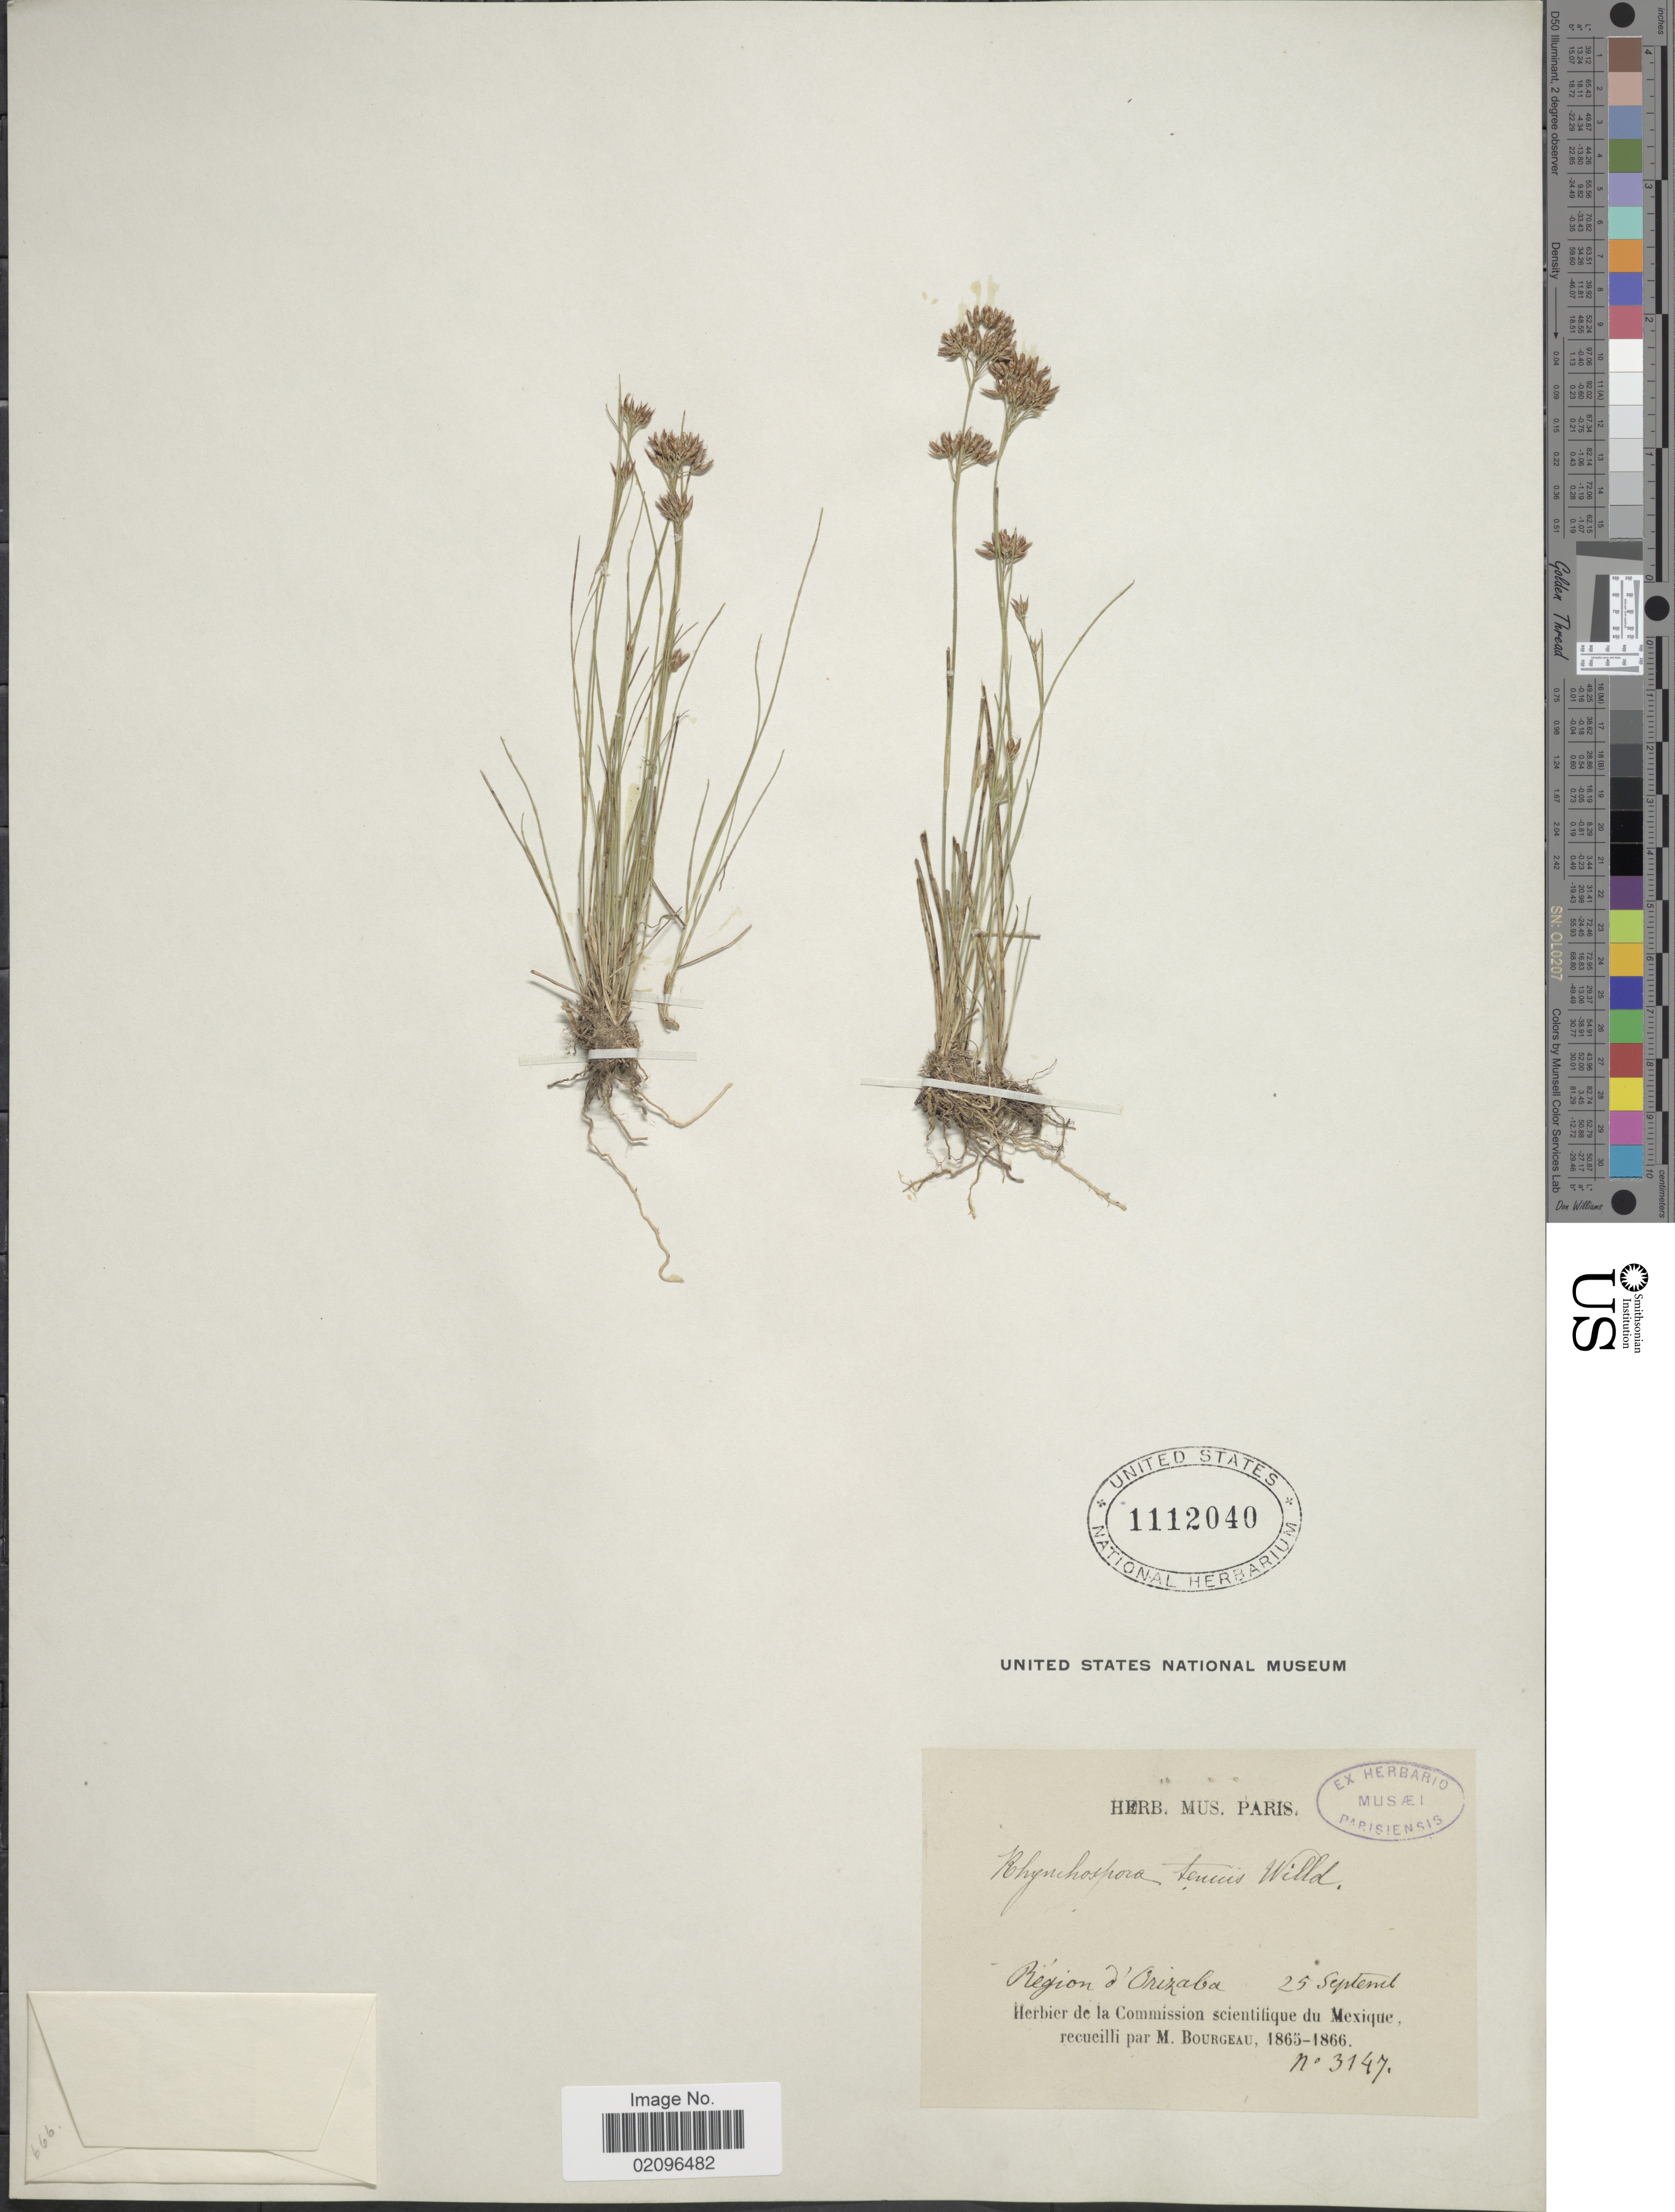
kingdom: Plantae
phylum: Tracheophyta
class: Liliopsida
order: Poales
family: Cyperaceae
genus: Rhynchospora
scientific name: Rhynchospora tenuis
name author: Link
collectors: M. Bourgeau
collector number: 3147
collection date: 1865-09-25/1866-09-25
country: Mexico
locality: Region d' Orizaba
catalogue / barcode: US 1112040